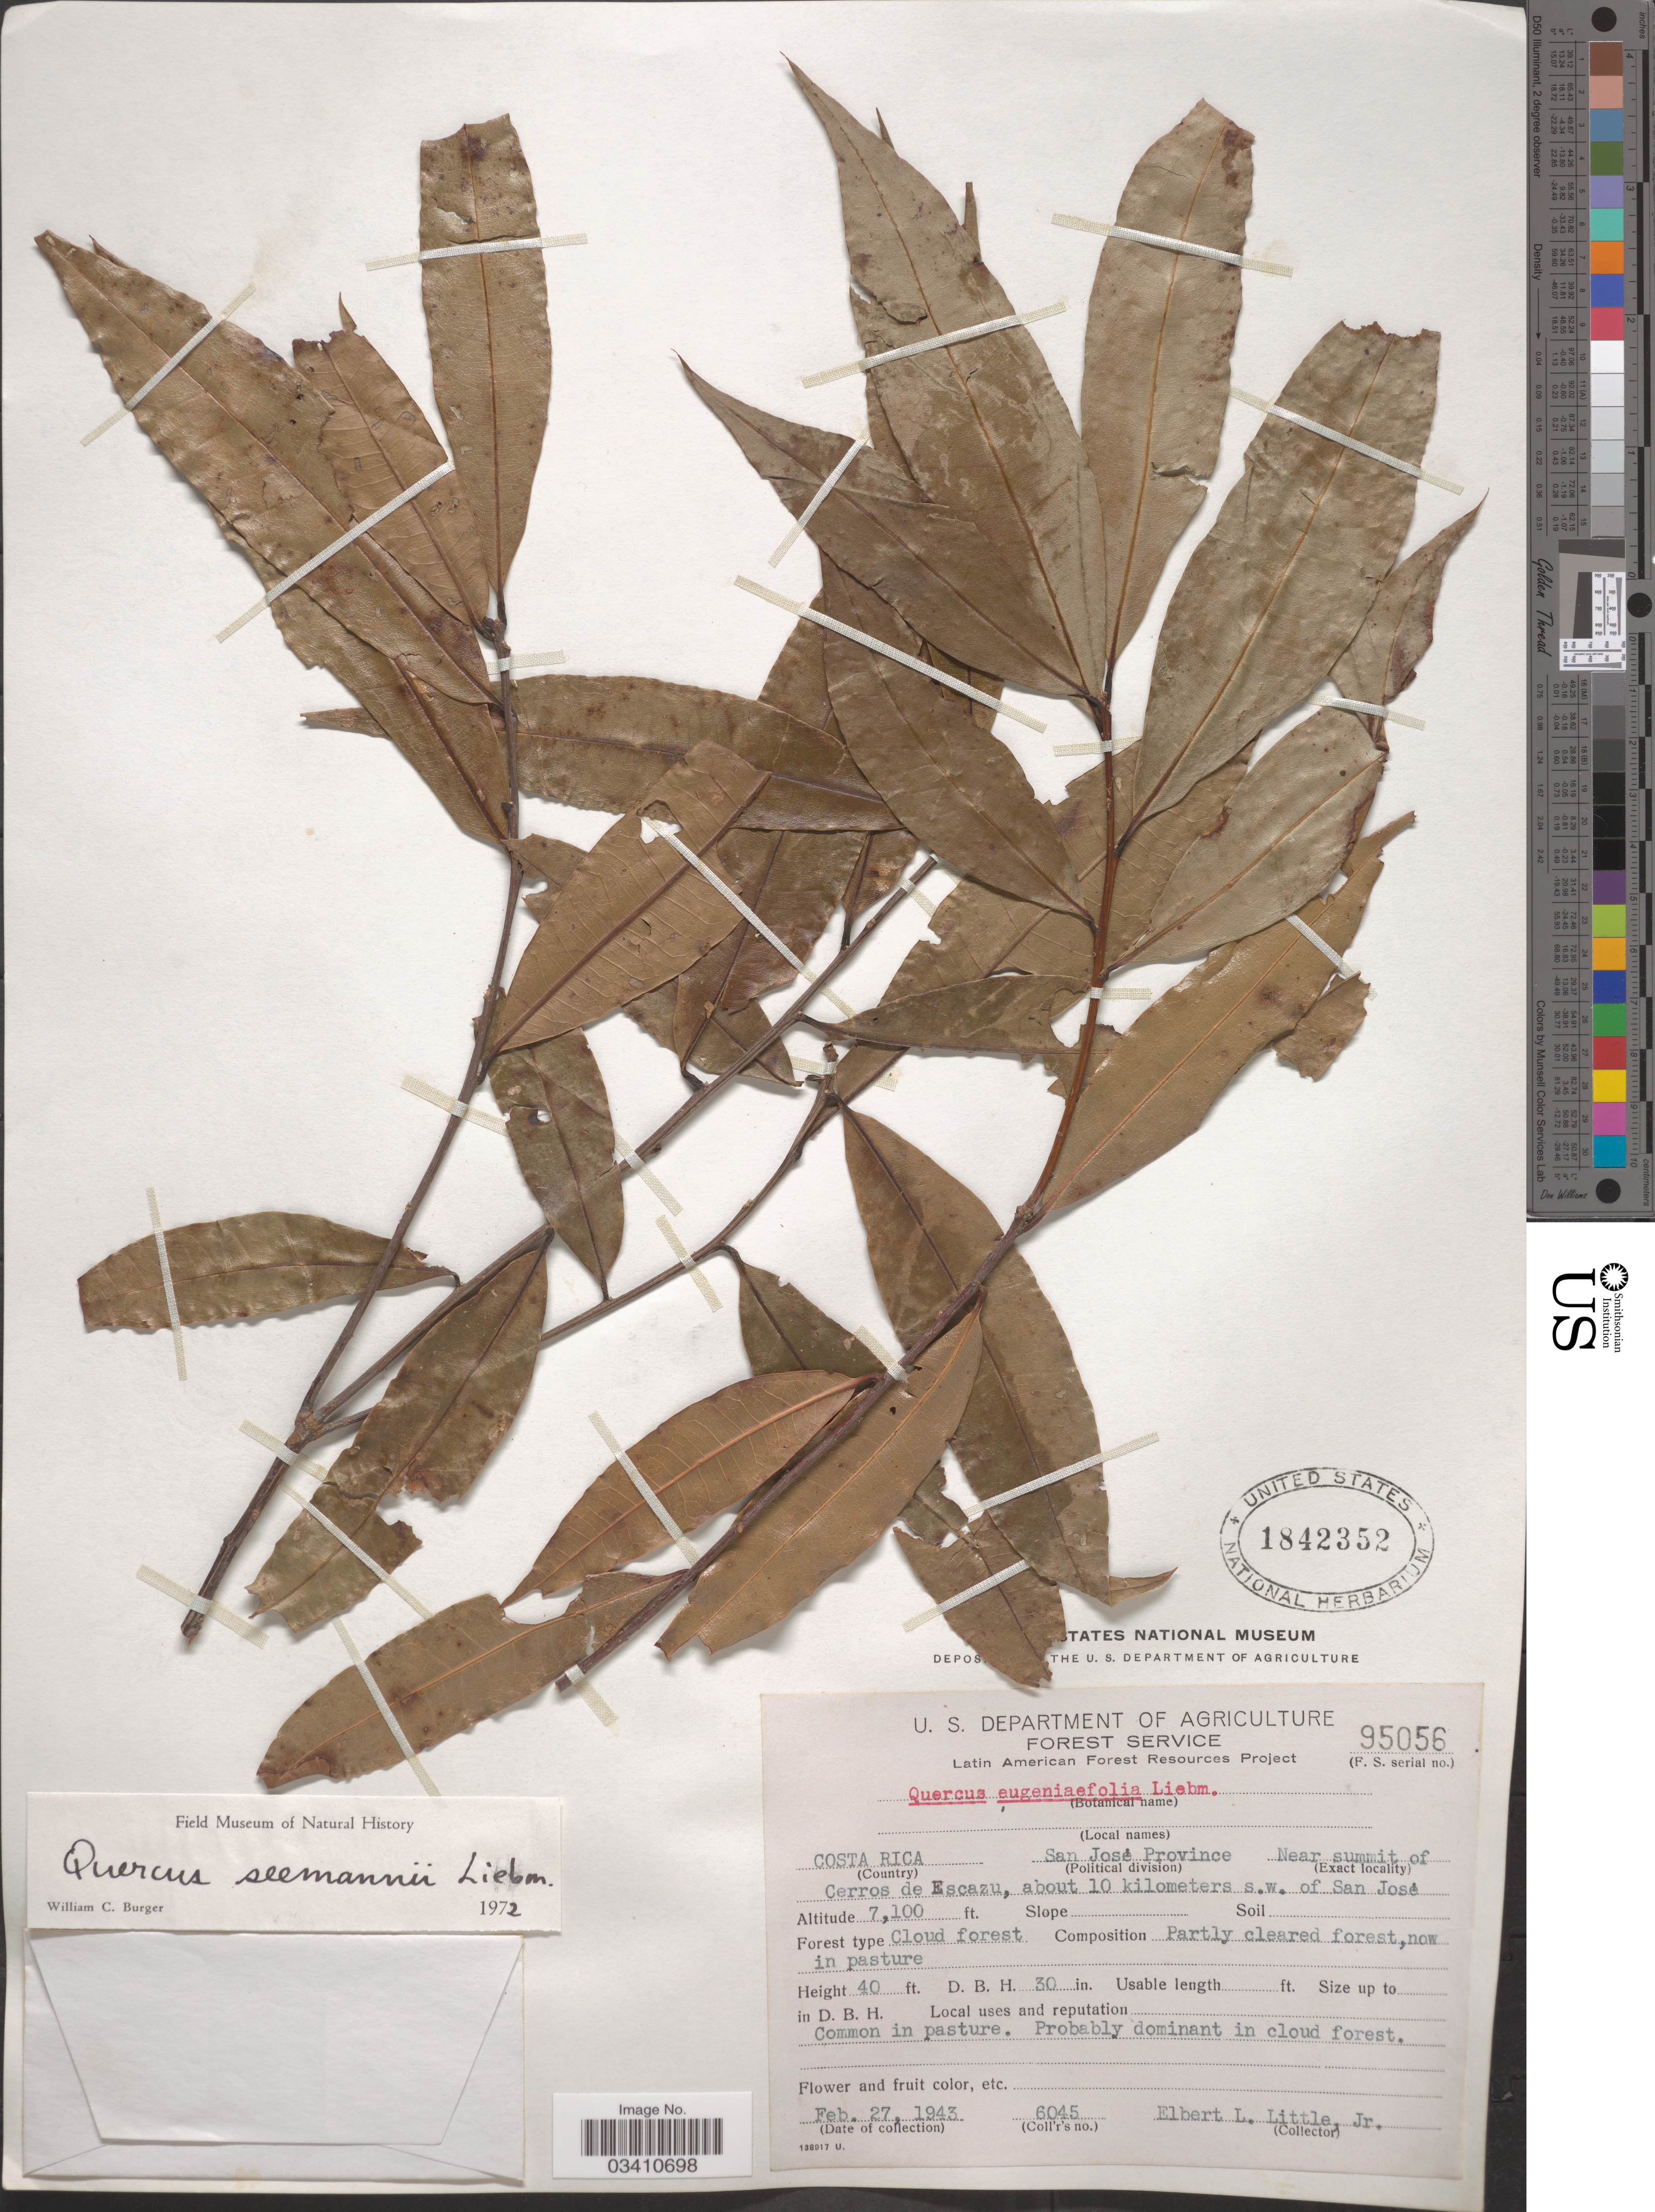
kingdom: Plantae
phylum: Tracheophyta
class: Magnoliopsida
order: Fagales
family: Fagaceae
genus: Quercus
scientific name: Quercus seemannii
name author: Liebm.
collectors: E. L. Little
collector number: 6045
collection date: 1943-02-27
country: Costa Rica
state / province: San José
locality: Near summit of Cerros de Escazu, about 10 kilometers s.w. of San José.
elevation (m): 2164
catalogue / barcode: US 1842352